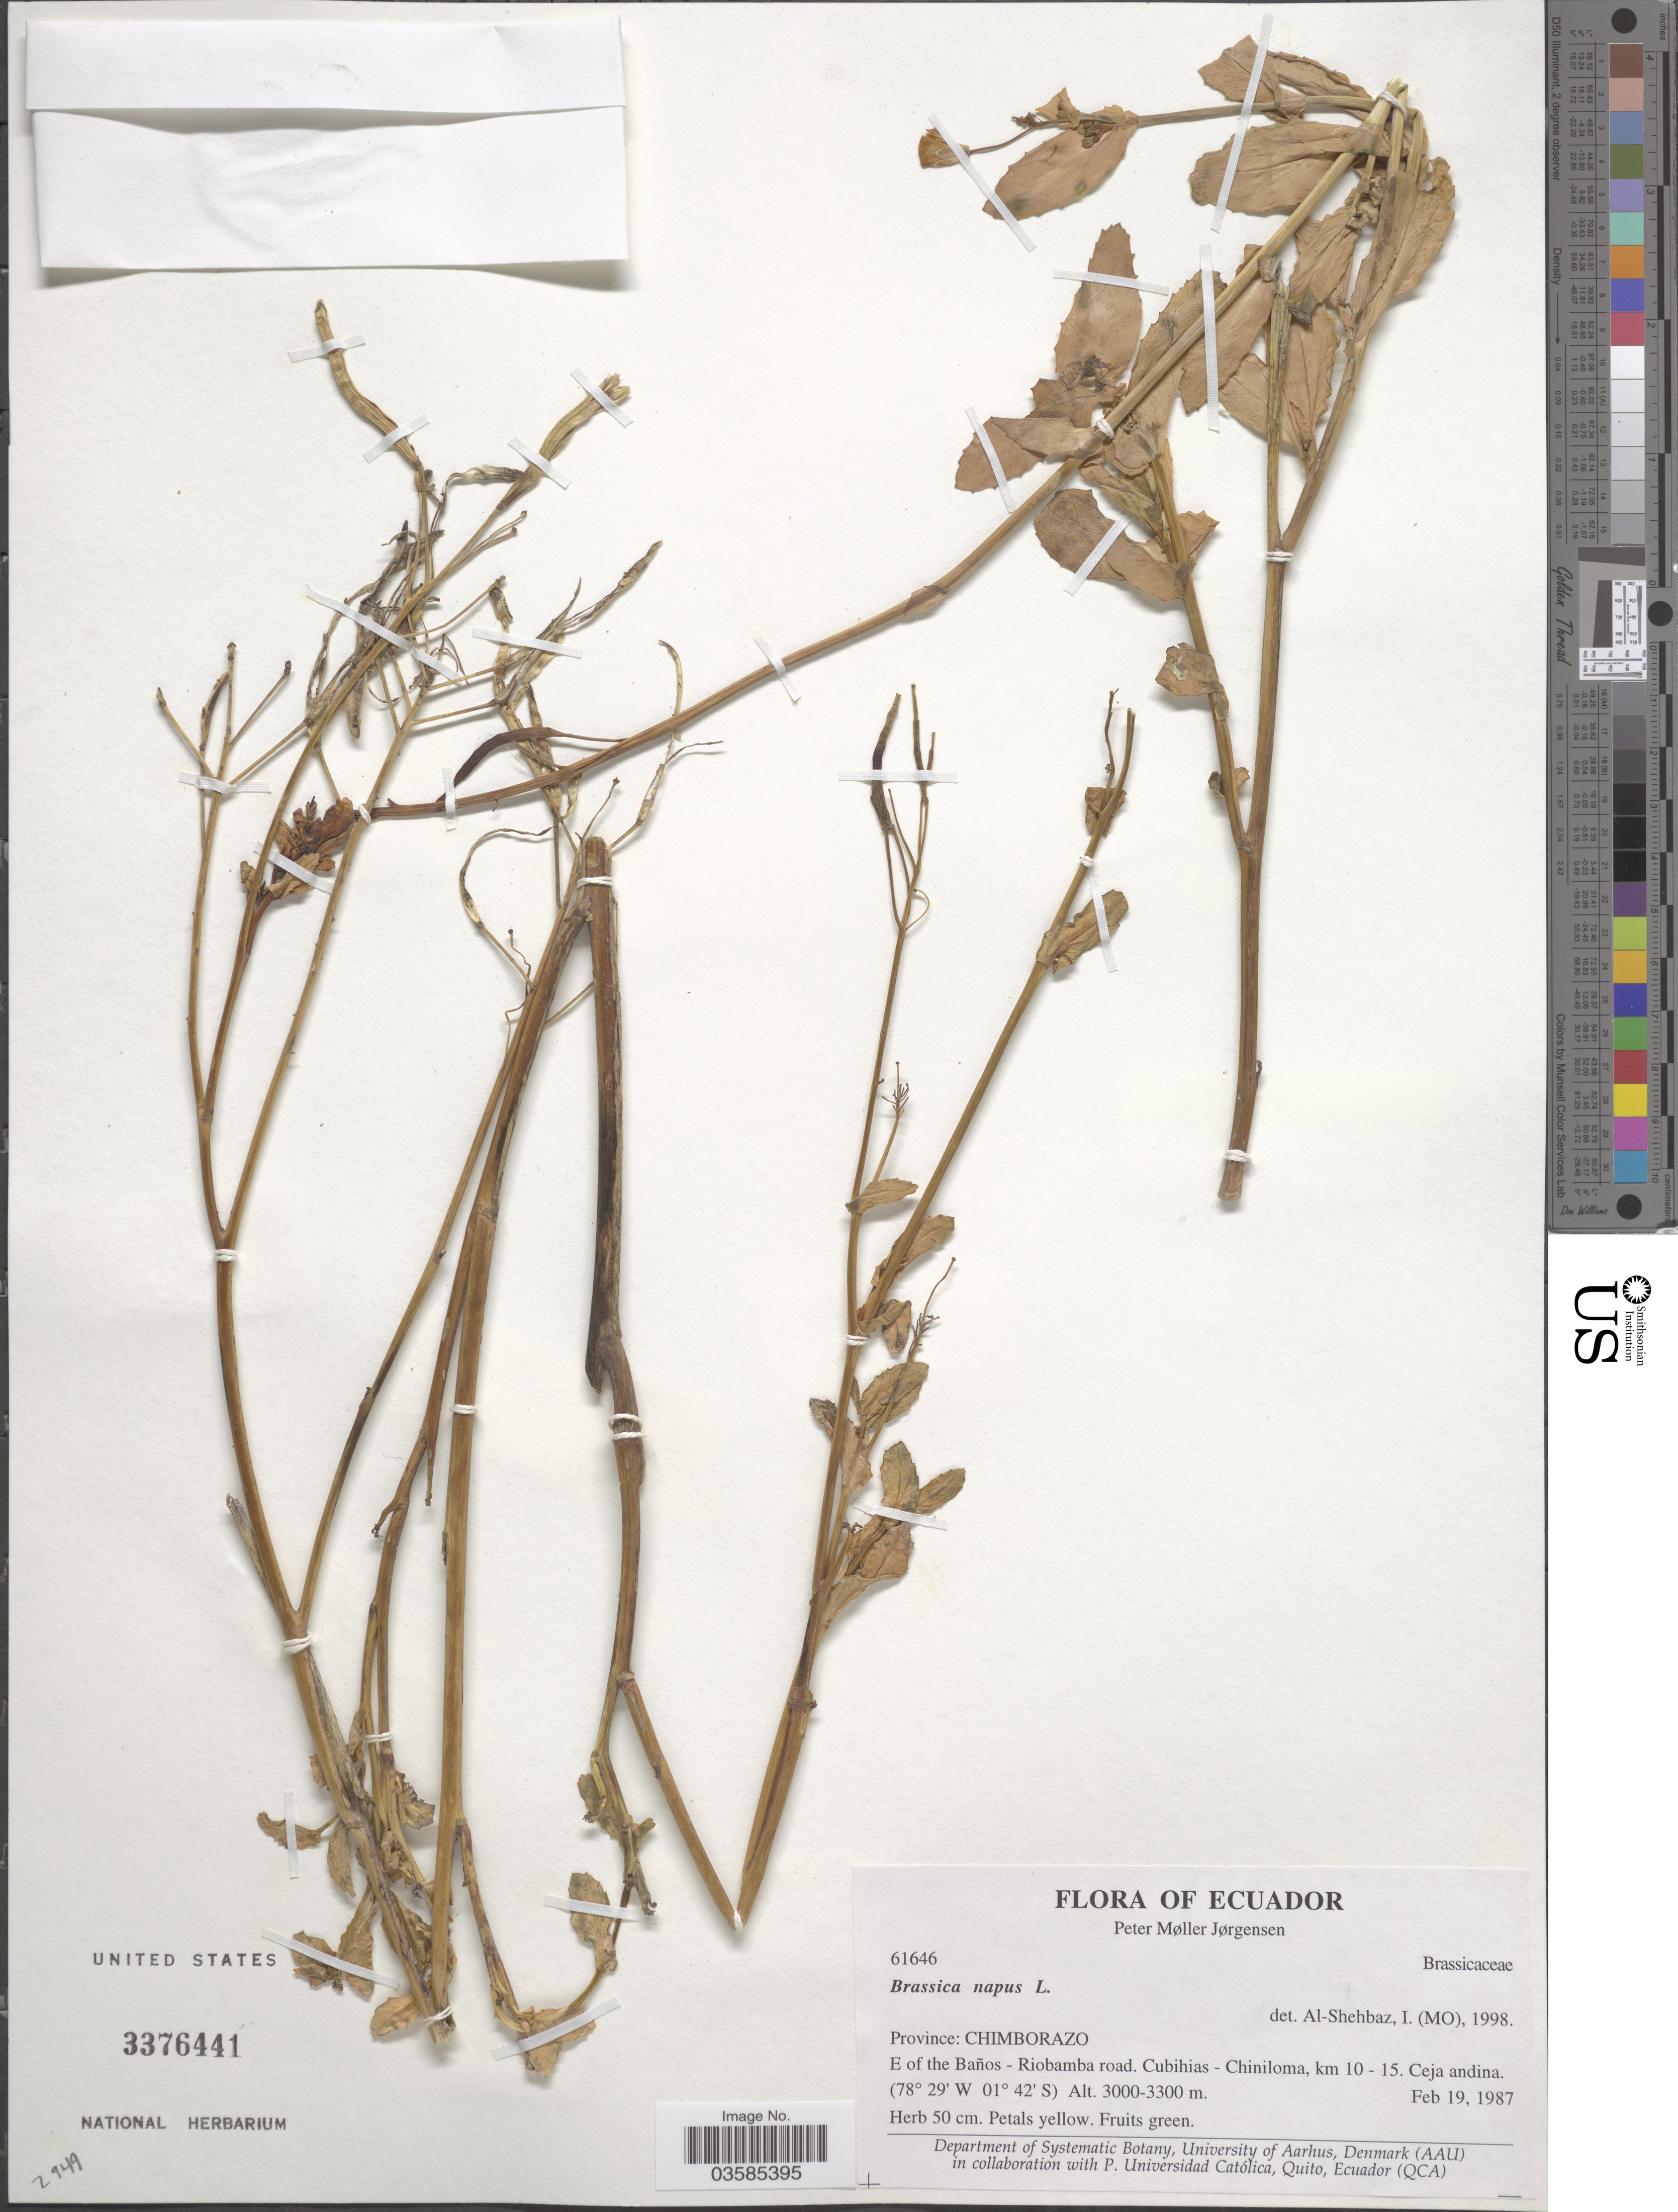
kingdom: Plantae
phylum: Tracheophyta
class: Magnoliopsida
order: Brassicales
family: Brassicaceae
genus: Brassica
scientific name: Brassica napus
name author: L.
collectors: P. M. Jørgensen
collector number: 61646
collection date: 1987-02-19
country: Ecuador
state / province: Chimborazo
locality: E of the Baños - Riobamba road. Cubihias - Chiniloma, km 10 - 15. Ceja andina.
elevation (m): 3000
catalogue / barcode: US 3376441